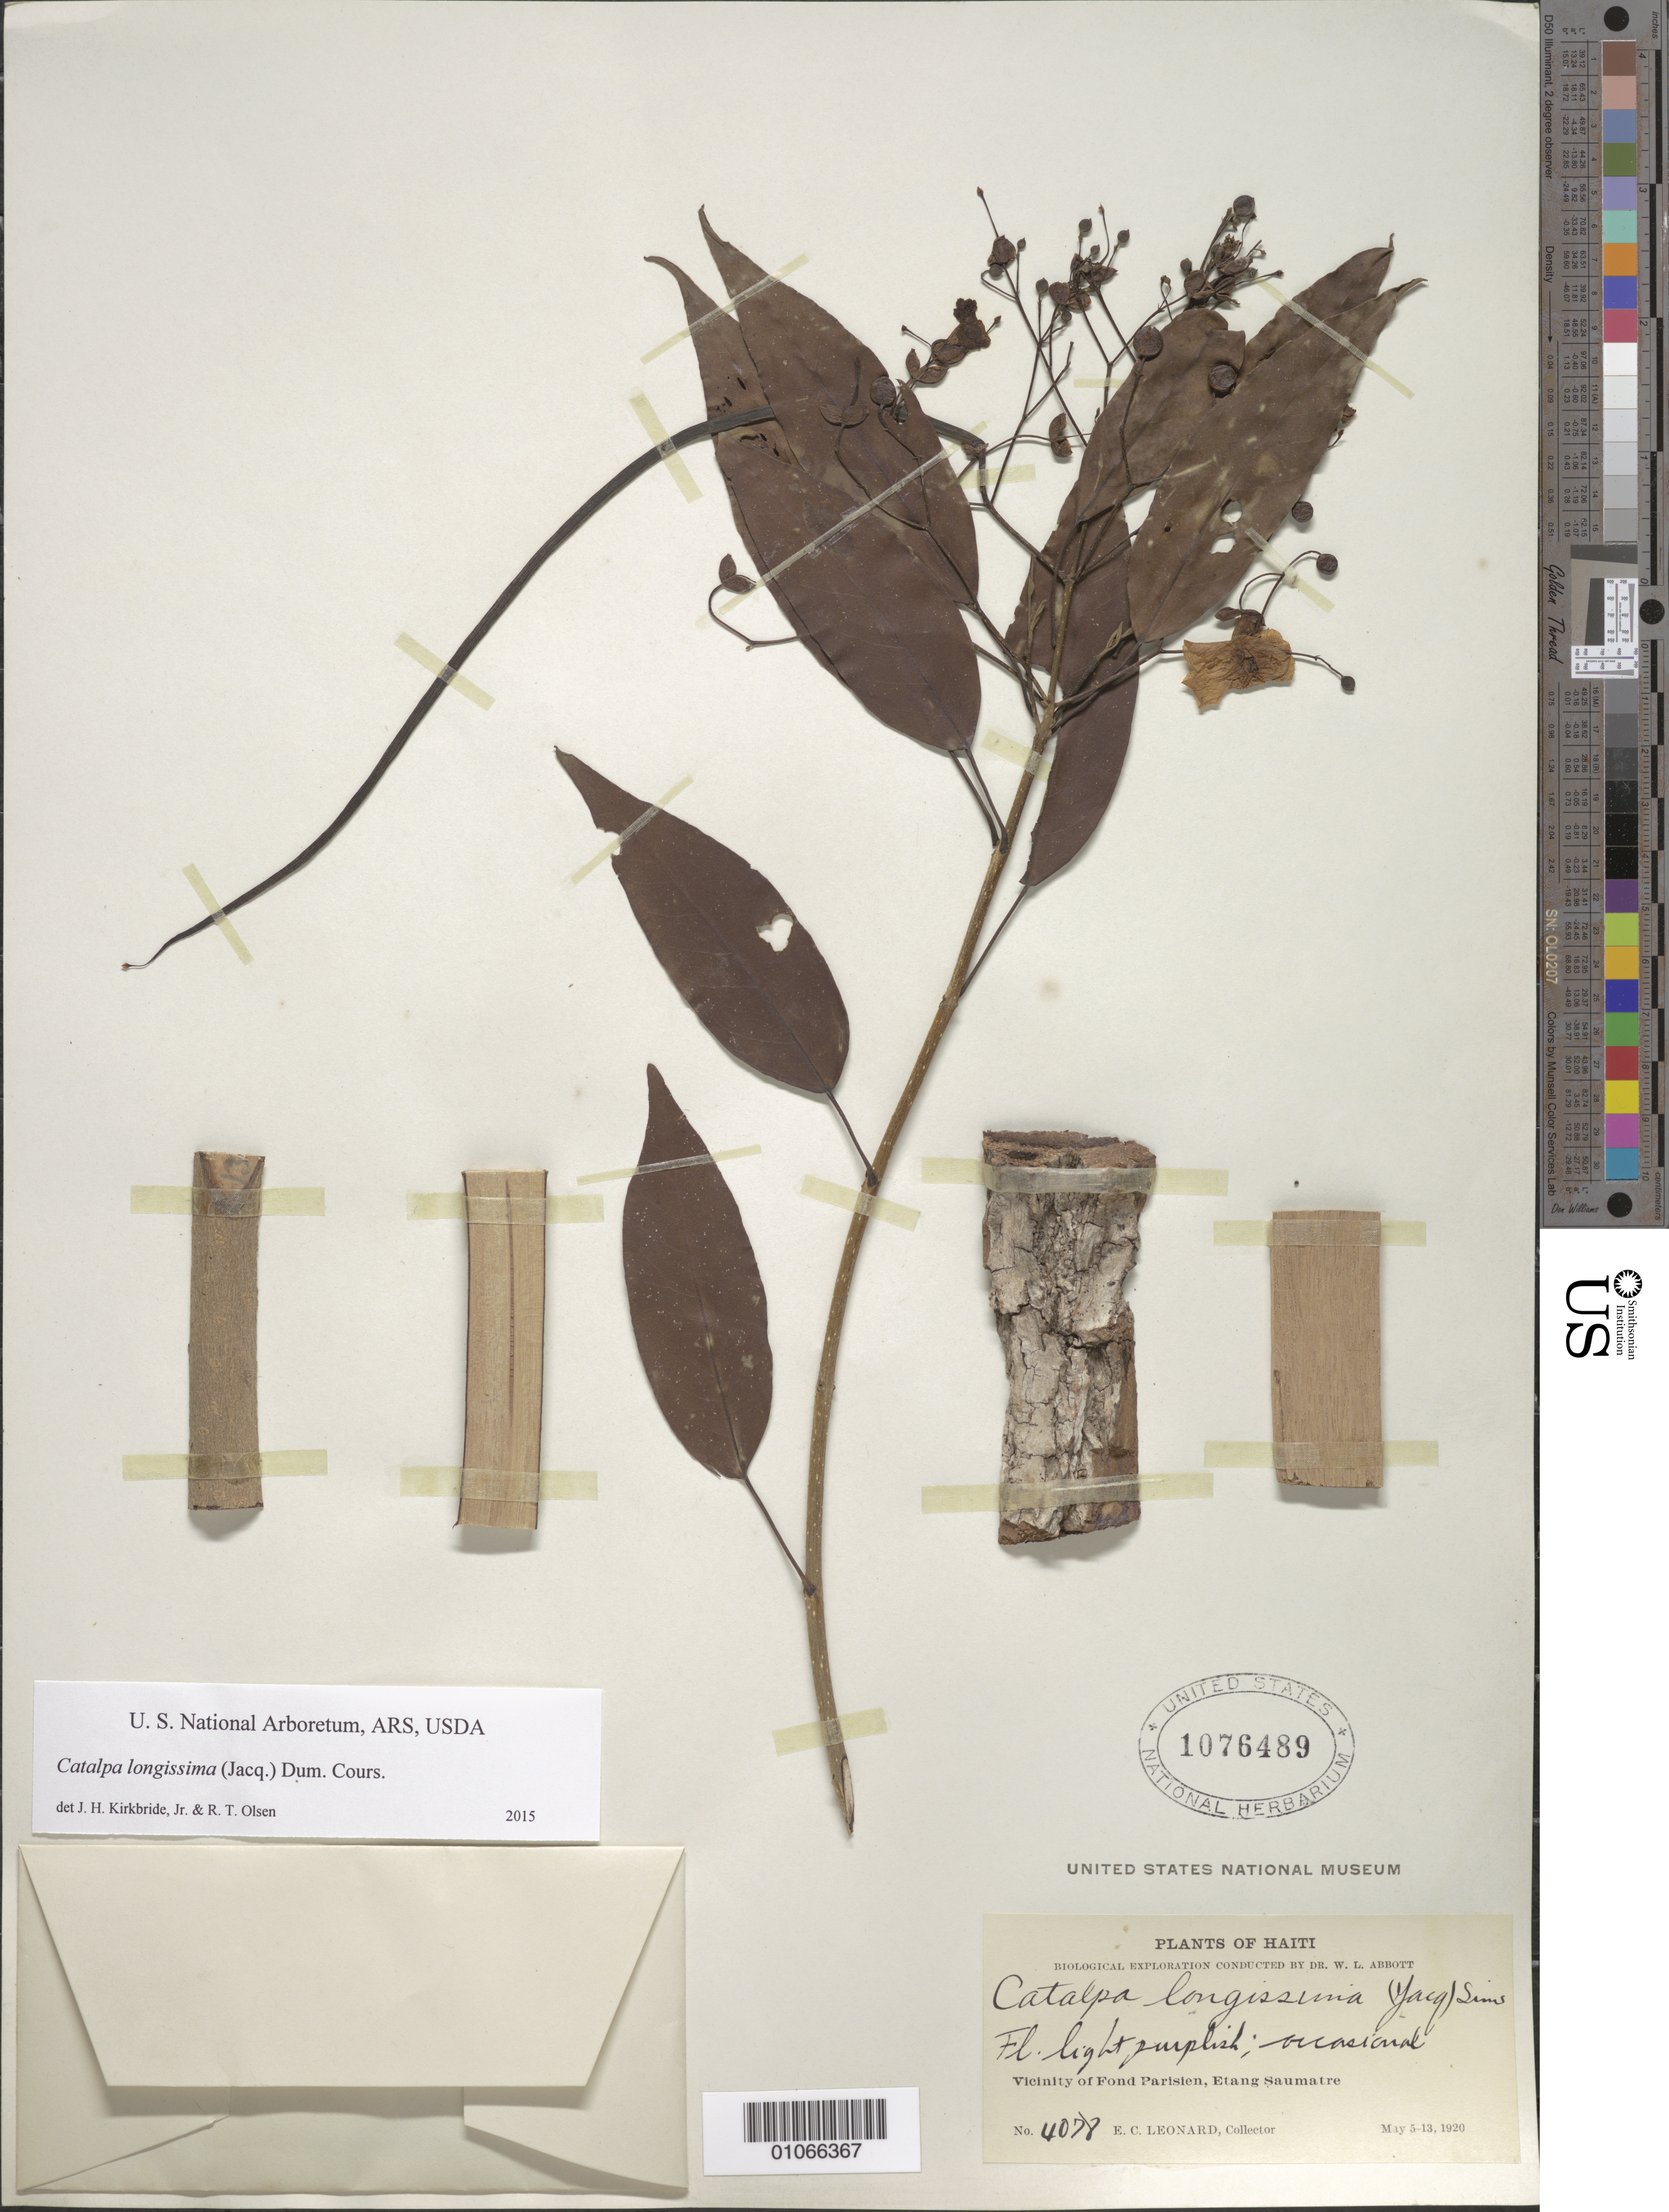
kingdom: Plantae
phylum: Tracheophyta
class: Magnoliopsida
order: Lamiales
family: Bignoniaceae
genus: Catalpa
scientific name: Catalpa longissima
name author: (Jacq.) Dum. Cours.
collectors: E. C. Leonard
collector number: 4078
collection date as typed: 05 May 1920 to 13 May 1920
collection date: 1920-05-05/1920-05-13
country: Haiti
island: Hispaniola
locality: Vicinity of Fond Parisien, Etang Saumatre.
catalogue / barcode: US 1076489